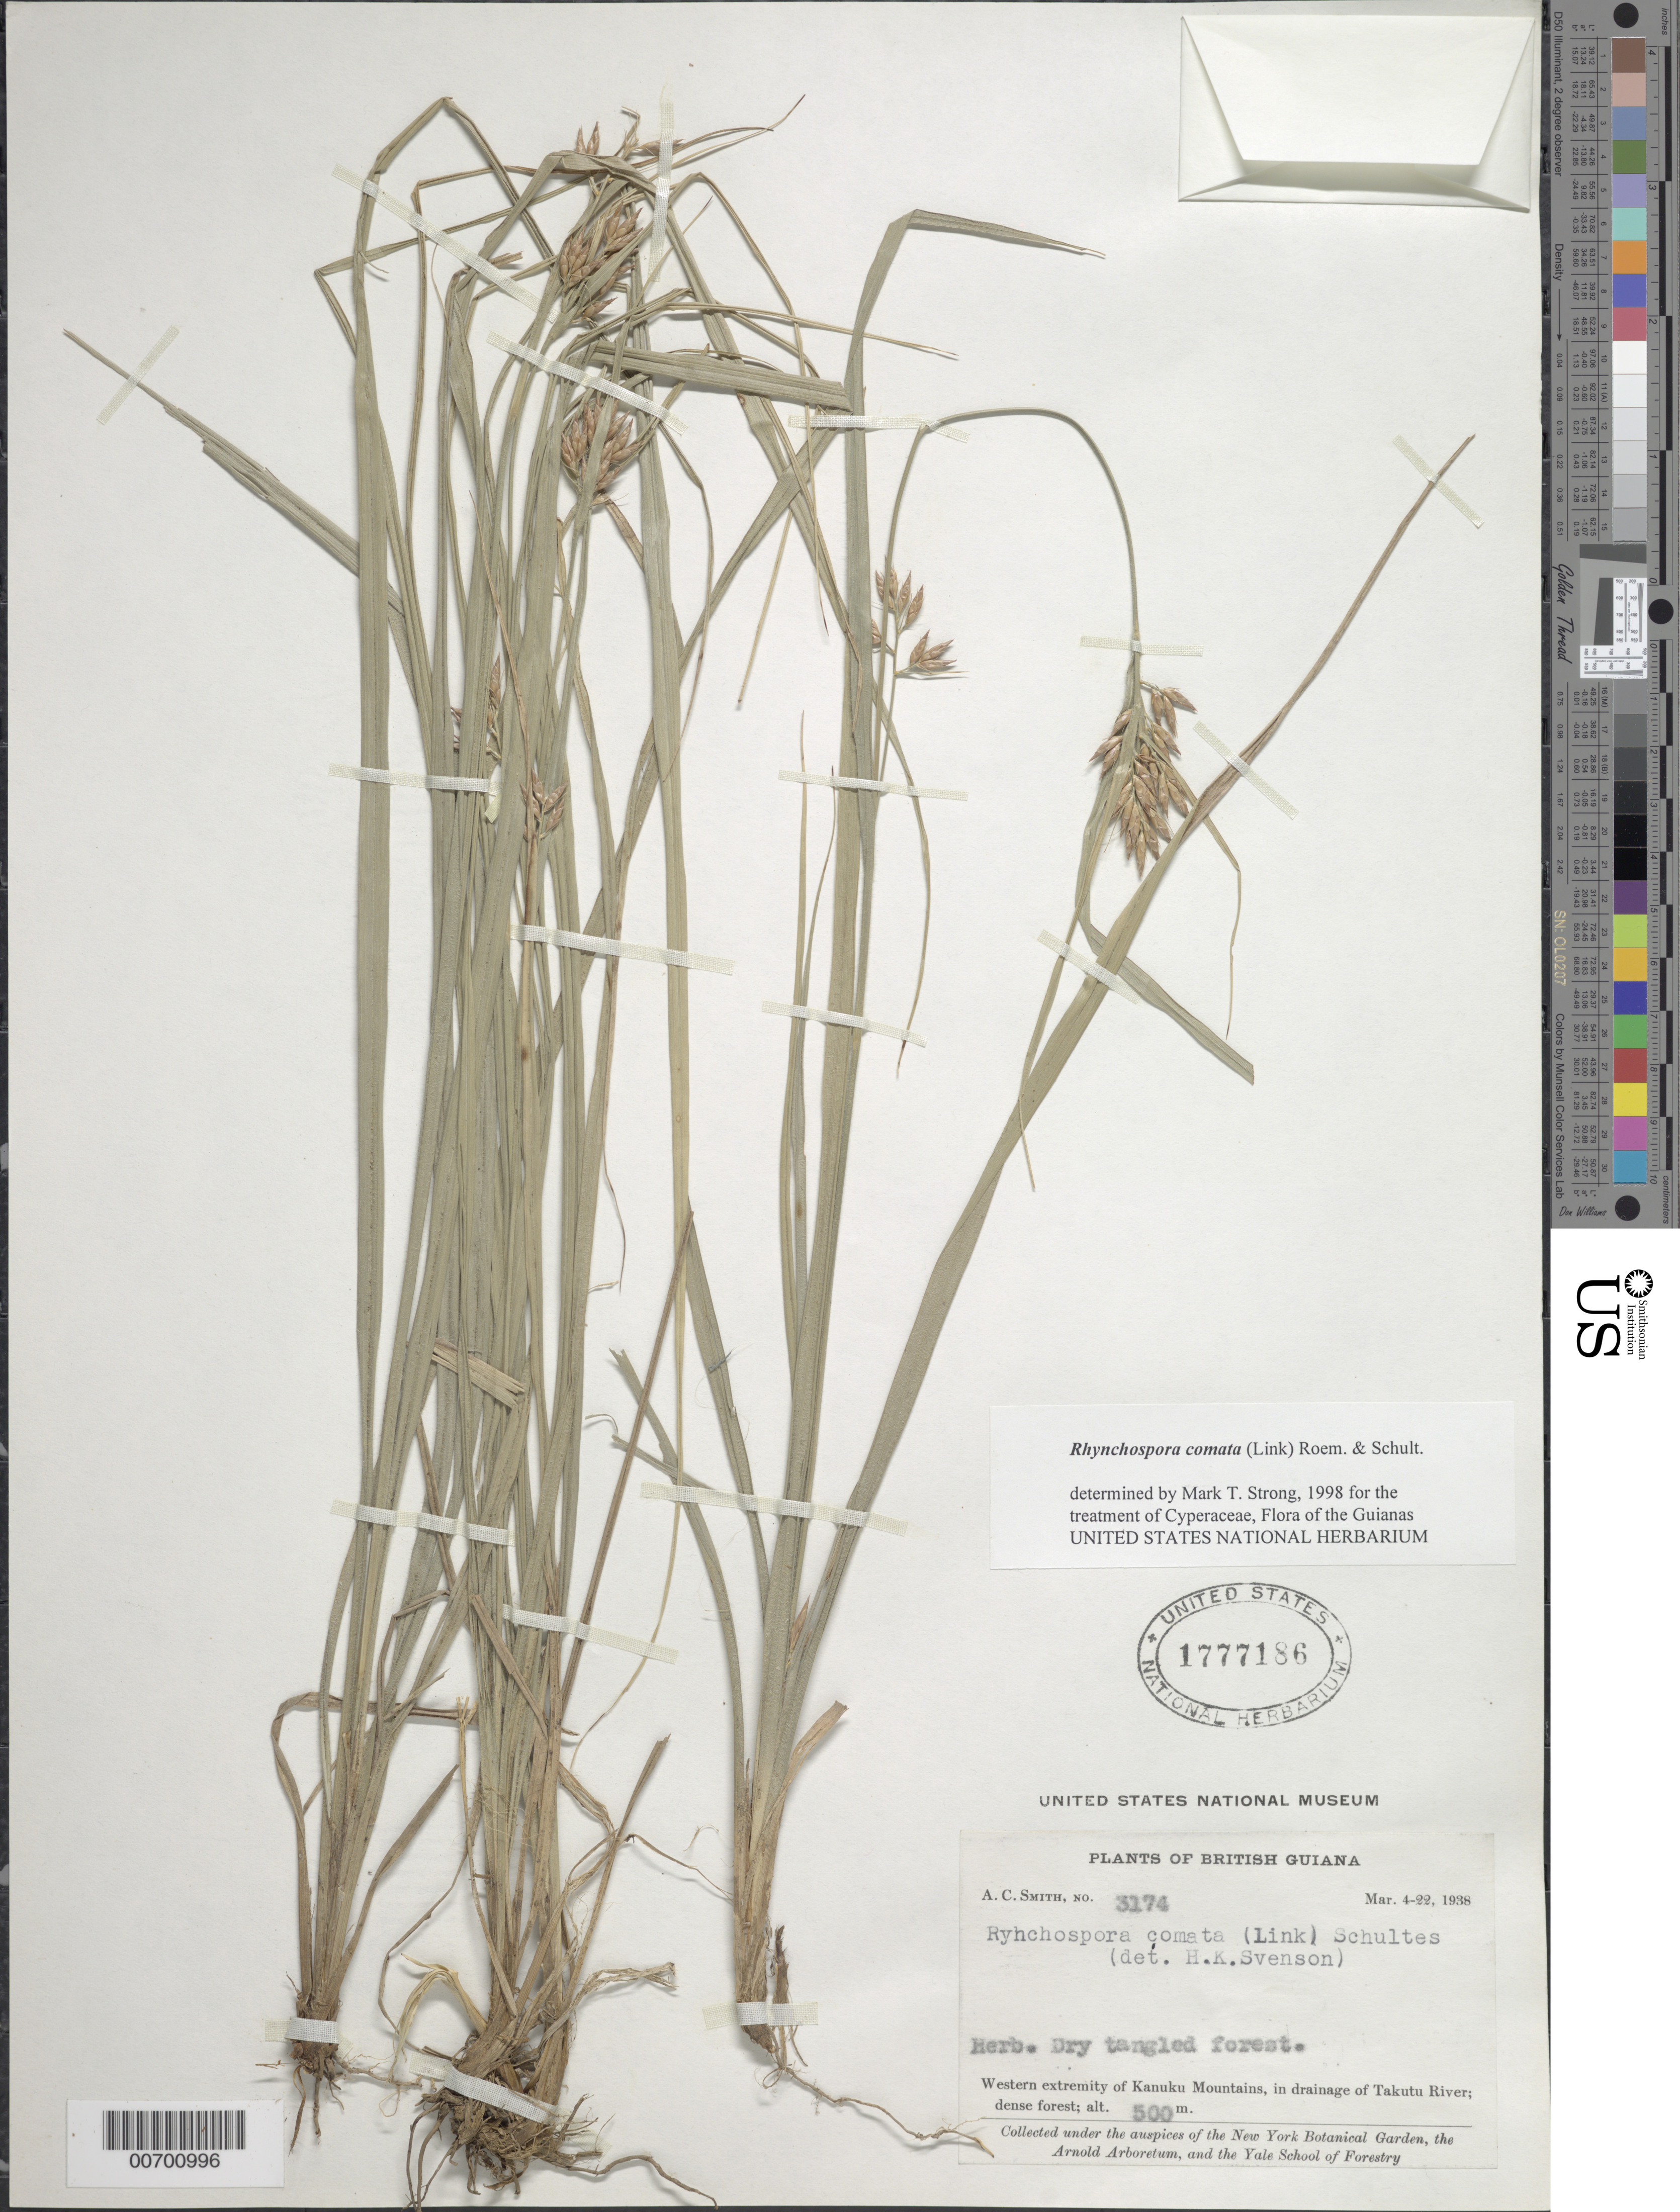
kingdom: Plantae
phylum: Tracheophyta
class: Liliopsida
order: Poales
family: Cyperaceae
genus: Rhynchospora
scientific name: Rhynchospora comata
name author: (Link) Schult.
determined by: Strong, M. T., (US), Smithsonian Institution - National Museum of Natural History (UNITED STATES)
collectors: A. C. Smith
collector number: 3174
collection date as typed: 4-Mar-38 to 22-Mar-38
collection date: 1938-03-04/1938-03-22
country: Guyana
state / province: U. Takutu-U. Essequibo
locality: Kanuku Mts., drainage of Takutu R., western extremity of Kanuku Mountains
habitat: Dry tangled forest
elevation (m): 500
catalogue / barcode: US 1777186